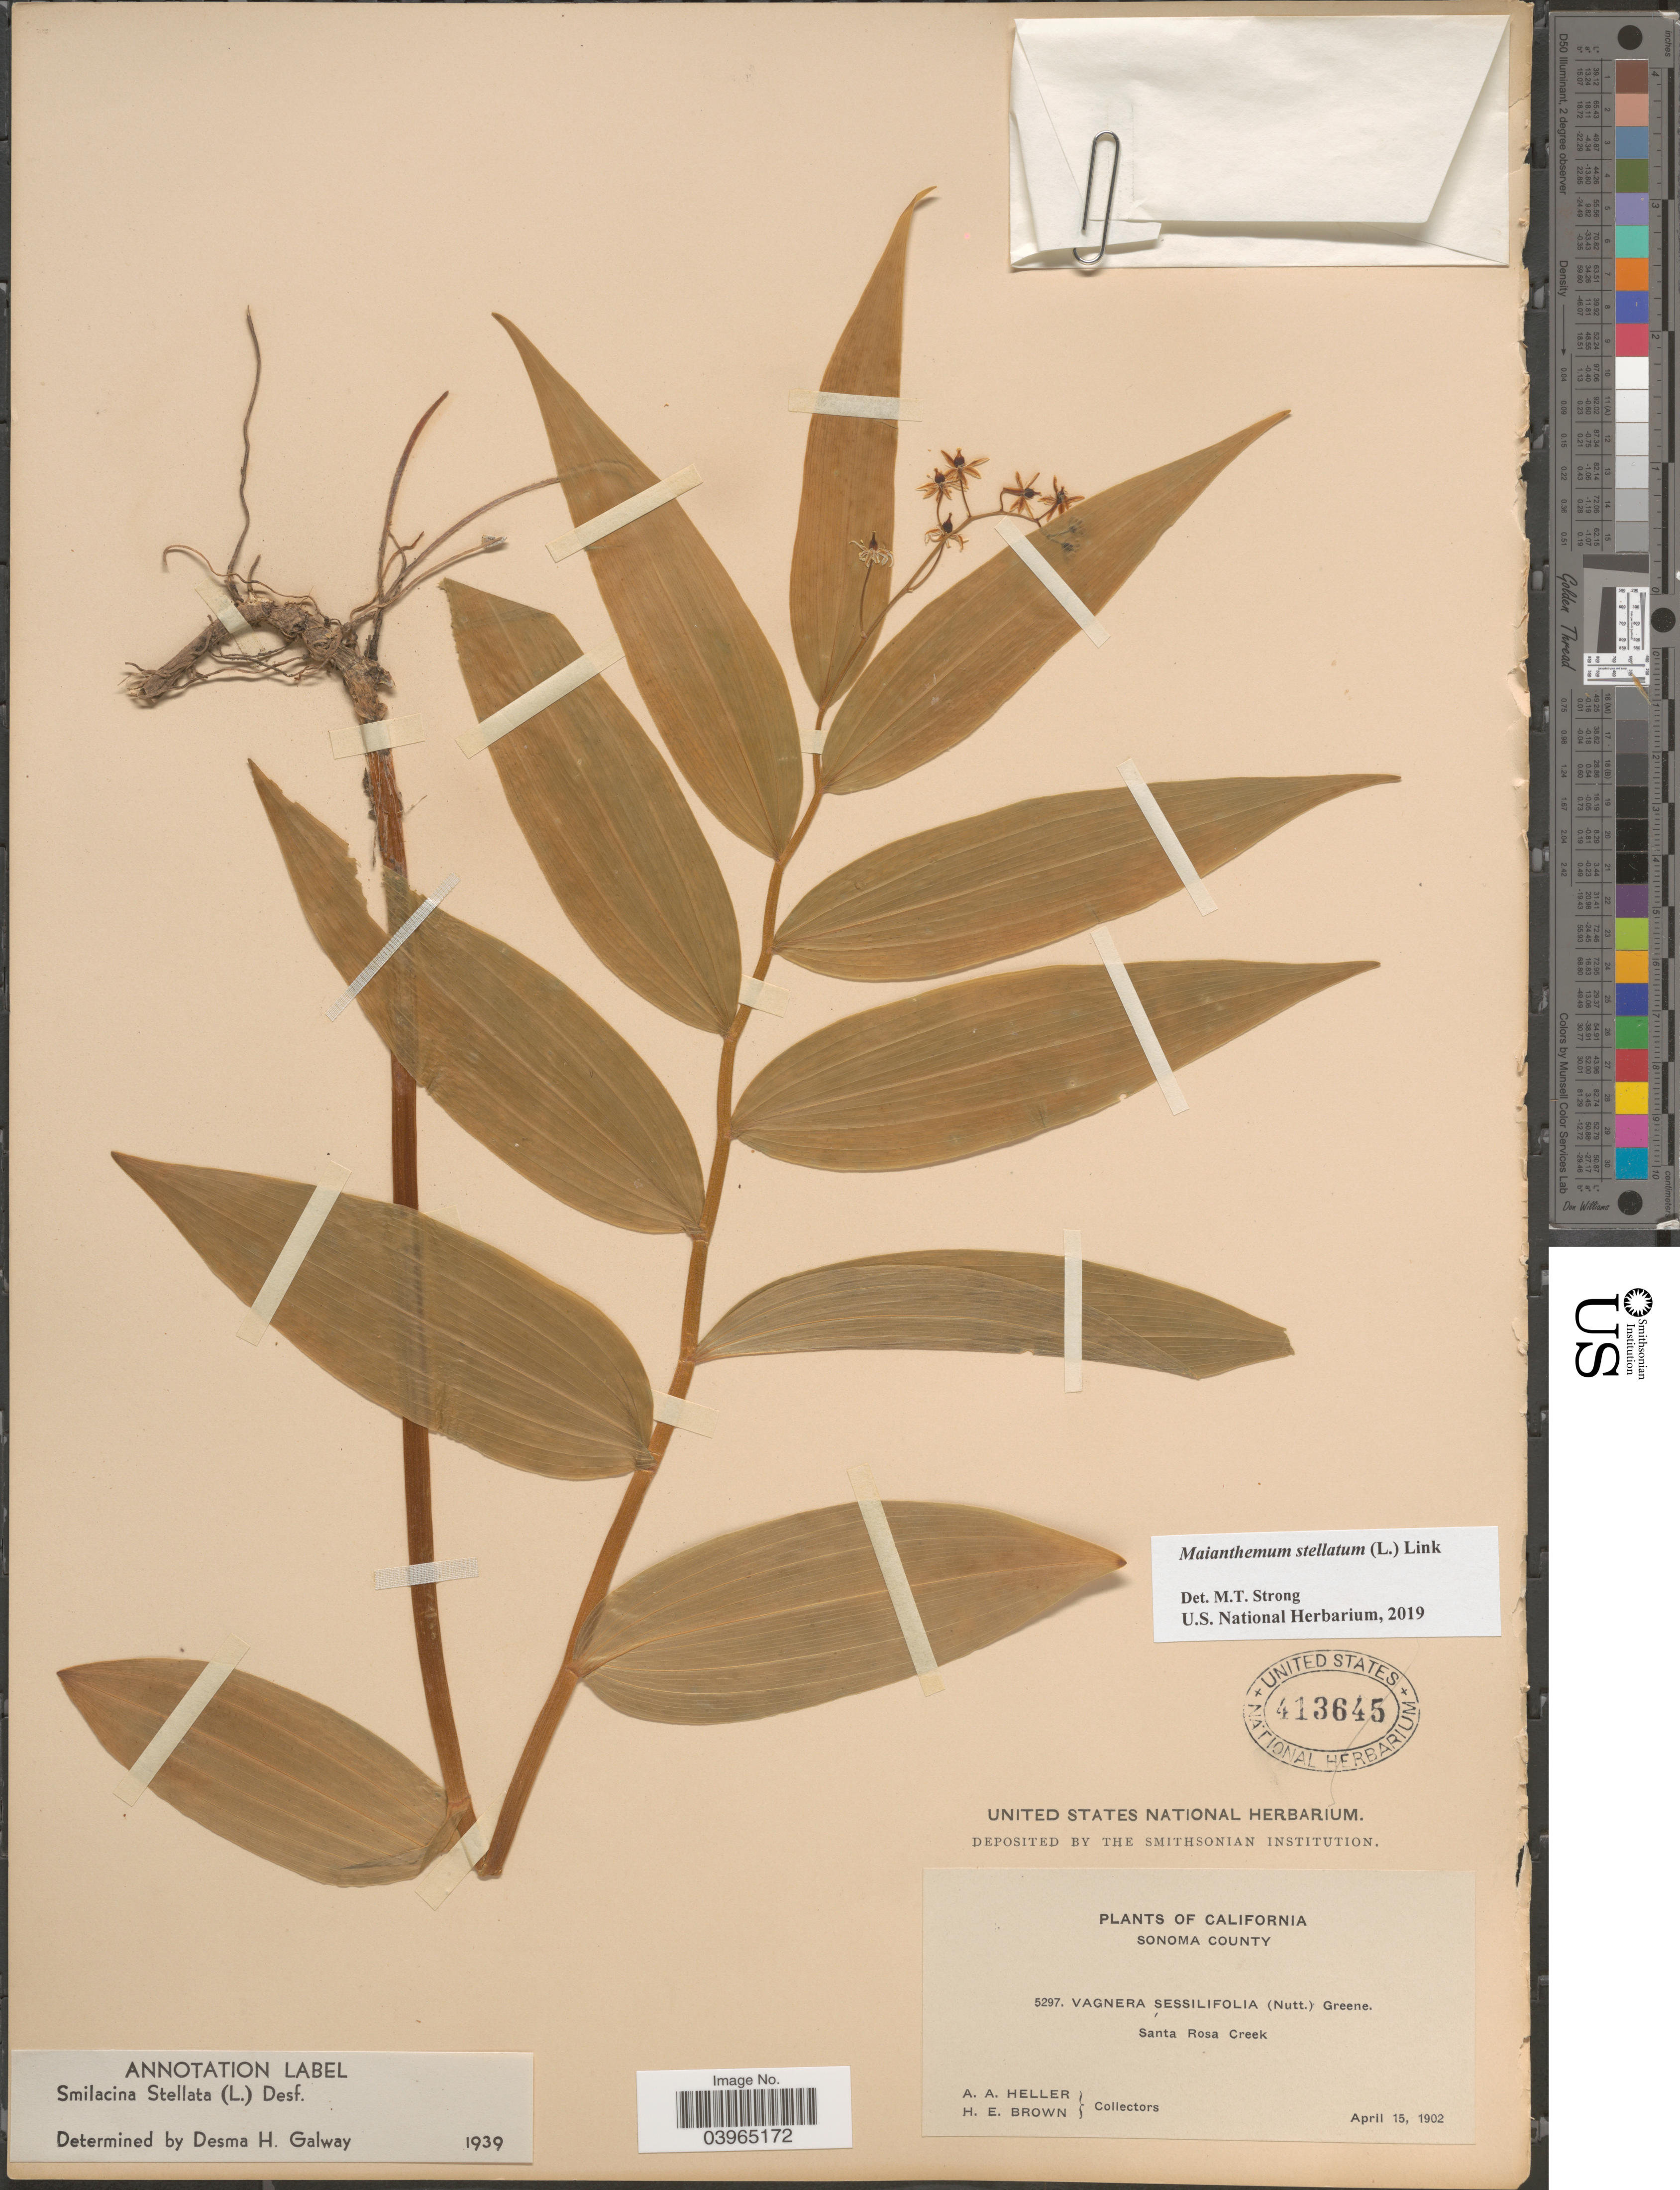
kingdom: Plantae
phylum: Tracheophyta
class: Liliopsida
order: Asparagales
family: Asparagaceae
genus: Maianthemum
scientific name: Maianthemum stellatum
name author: (L.) Link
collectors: A. A. Heller & H. E. Brown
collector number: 5297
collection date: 1902-04-15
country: United States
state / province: California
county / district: Sonoma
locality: Sonoma County. Santa Rosa Creek.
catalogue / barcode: US 413645